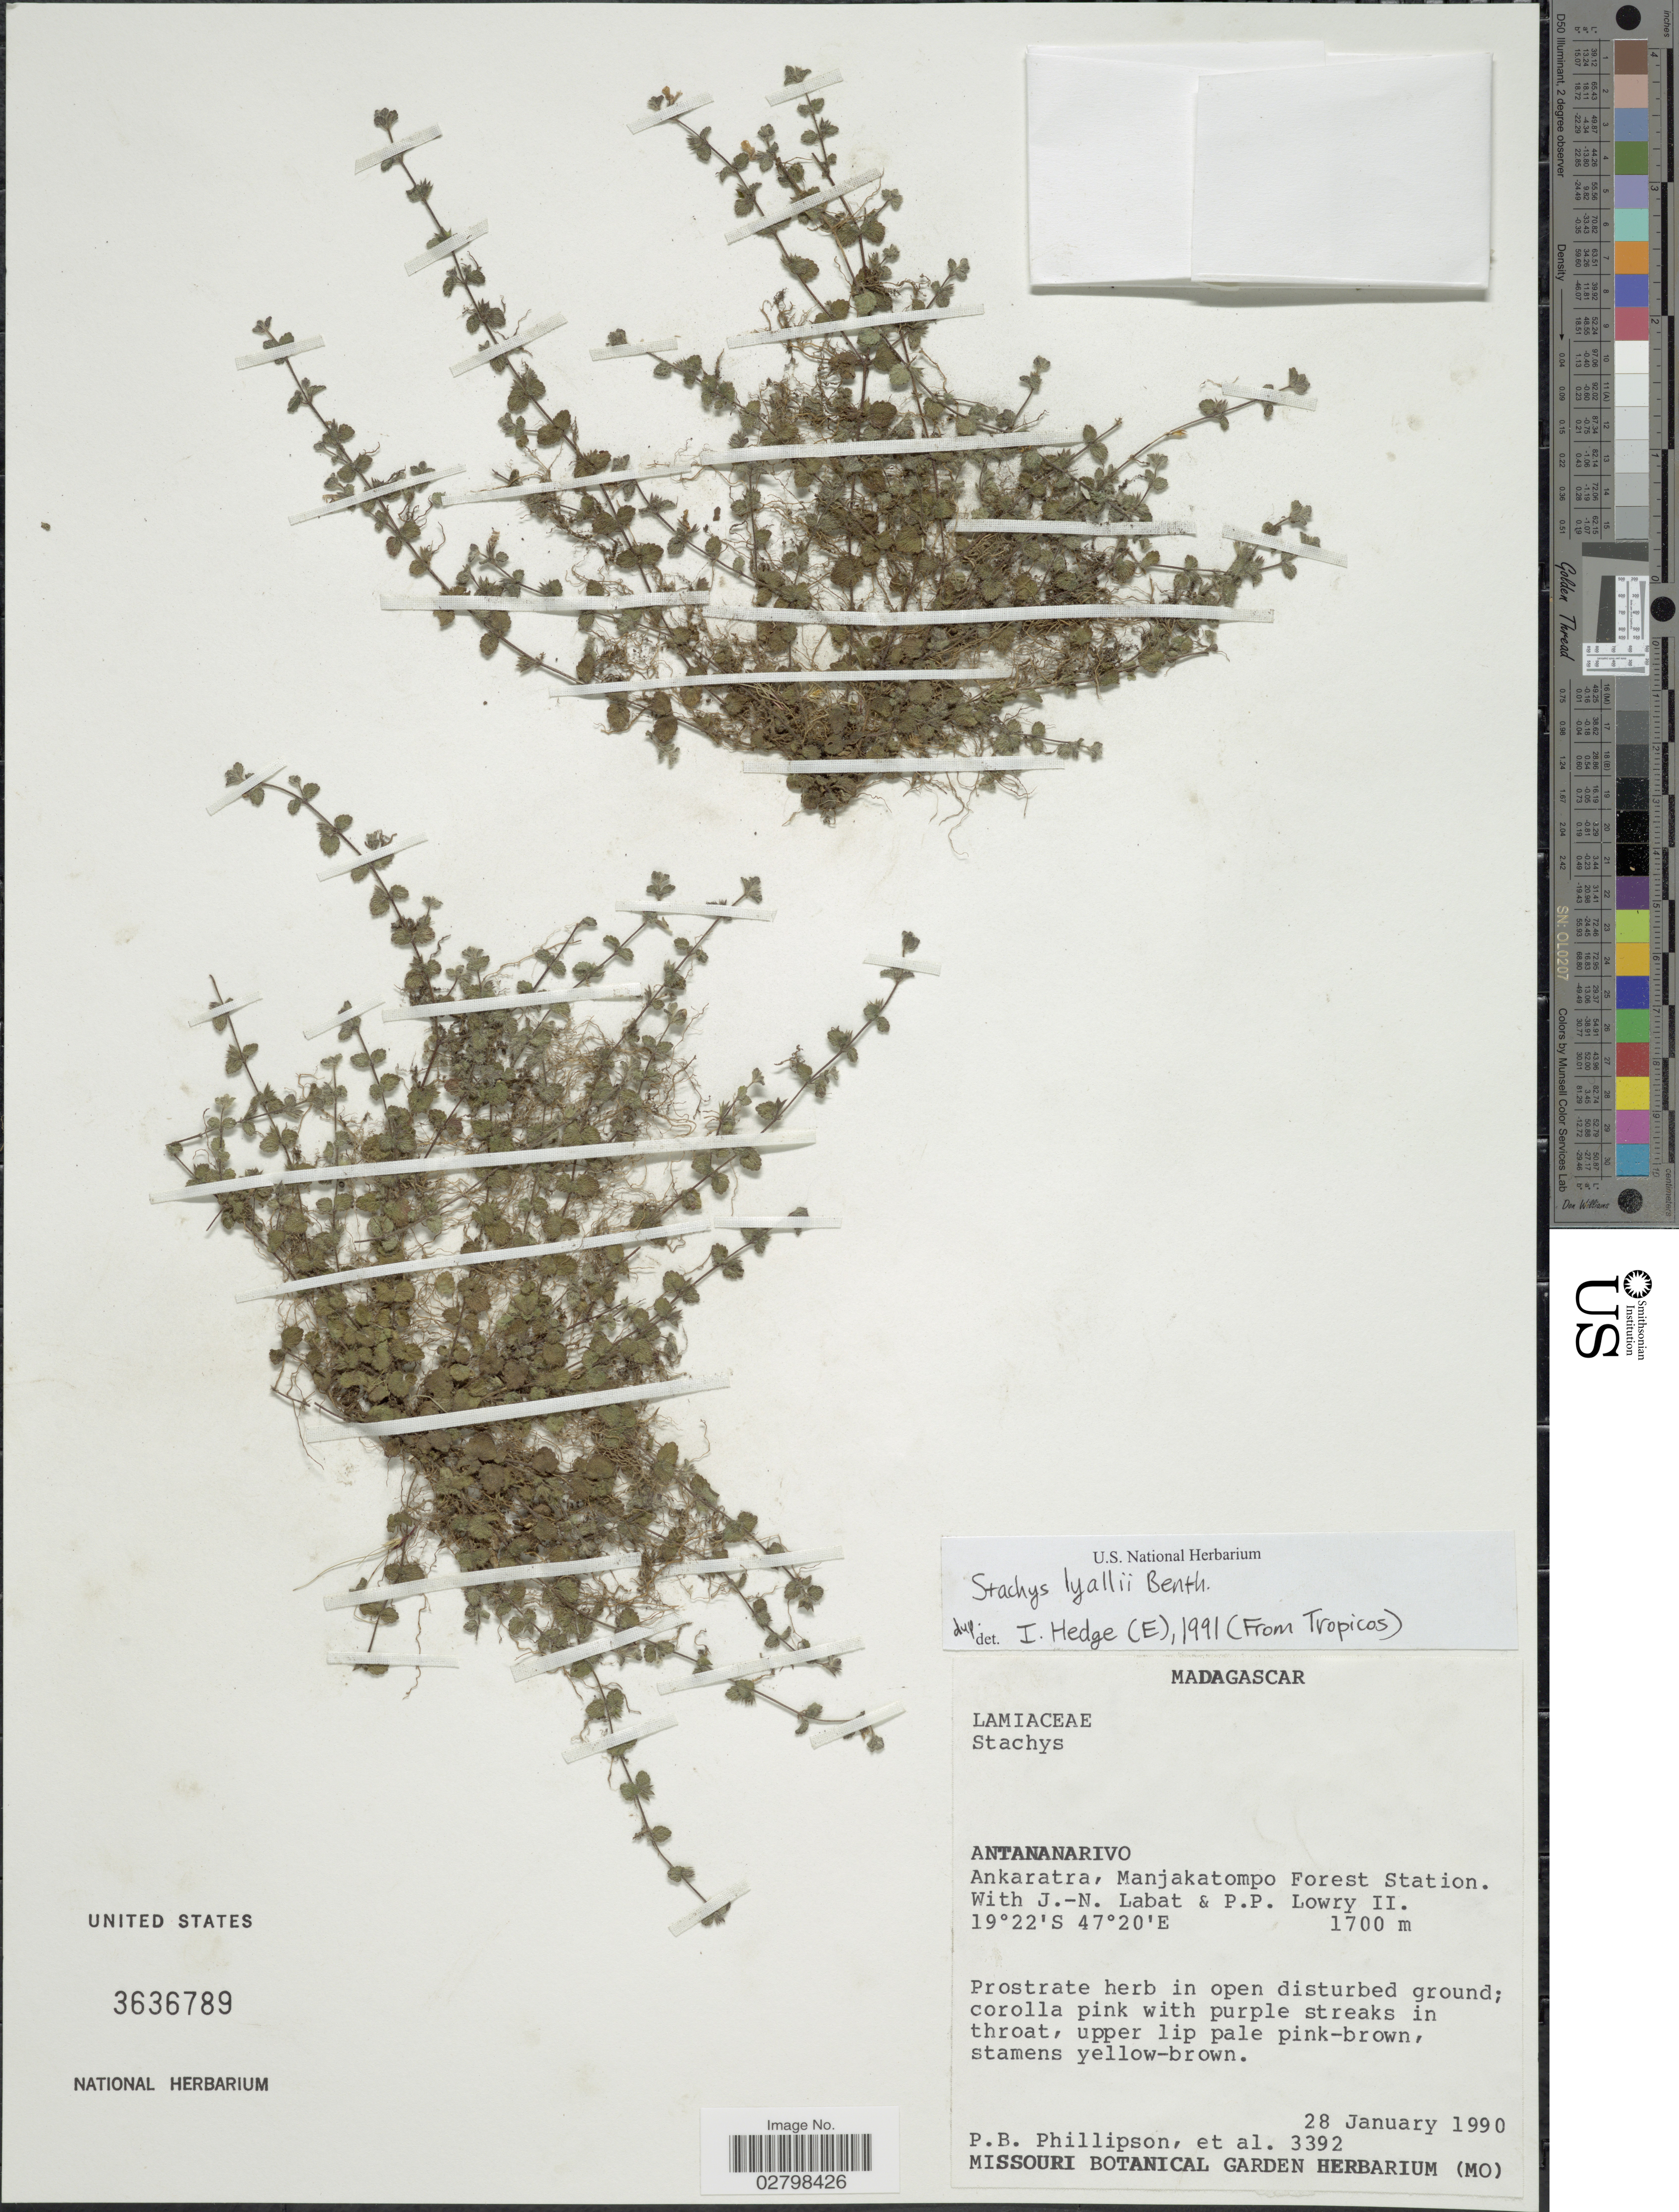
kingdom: Plantae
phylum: Tracheophyta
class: Magnoliopsida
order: Lamiales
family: Lamiaceae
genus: Stachys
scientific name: Stachys lyallii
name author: Benth.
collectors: P. B. Phillipson, J.-N. Labat & P. P. Lowry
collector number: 3392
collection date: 1990-01-28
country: Madagascar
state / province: Vakinankaratra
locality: Ankaratra, Manjakatompo Forest Station.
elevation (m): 1700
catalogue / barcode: US 3636789